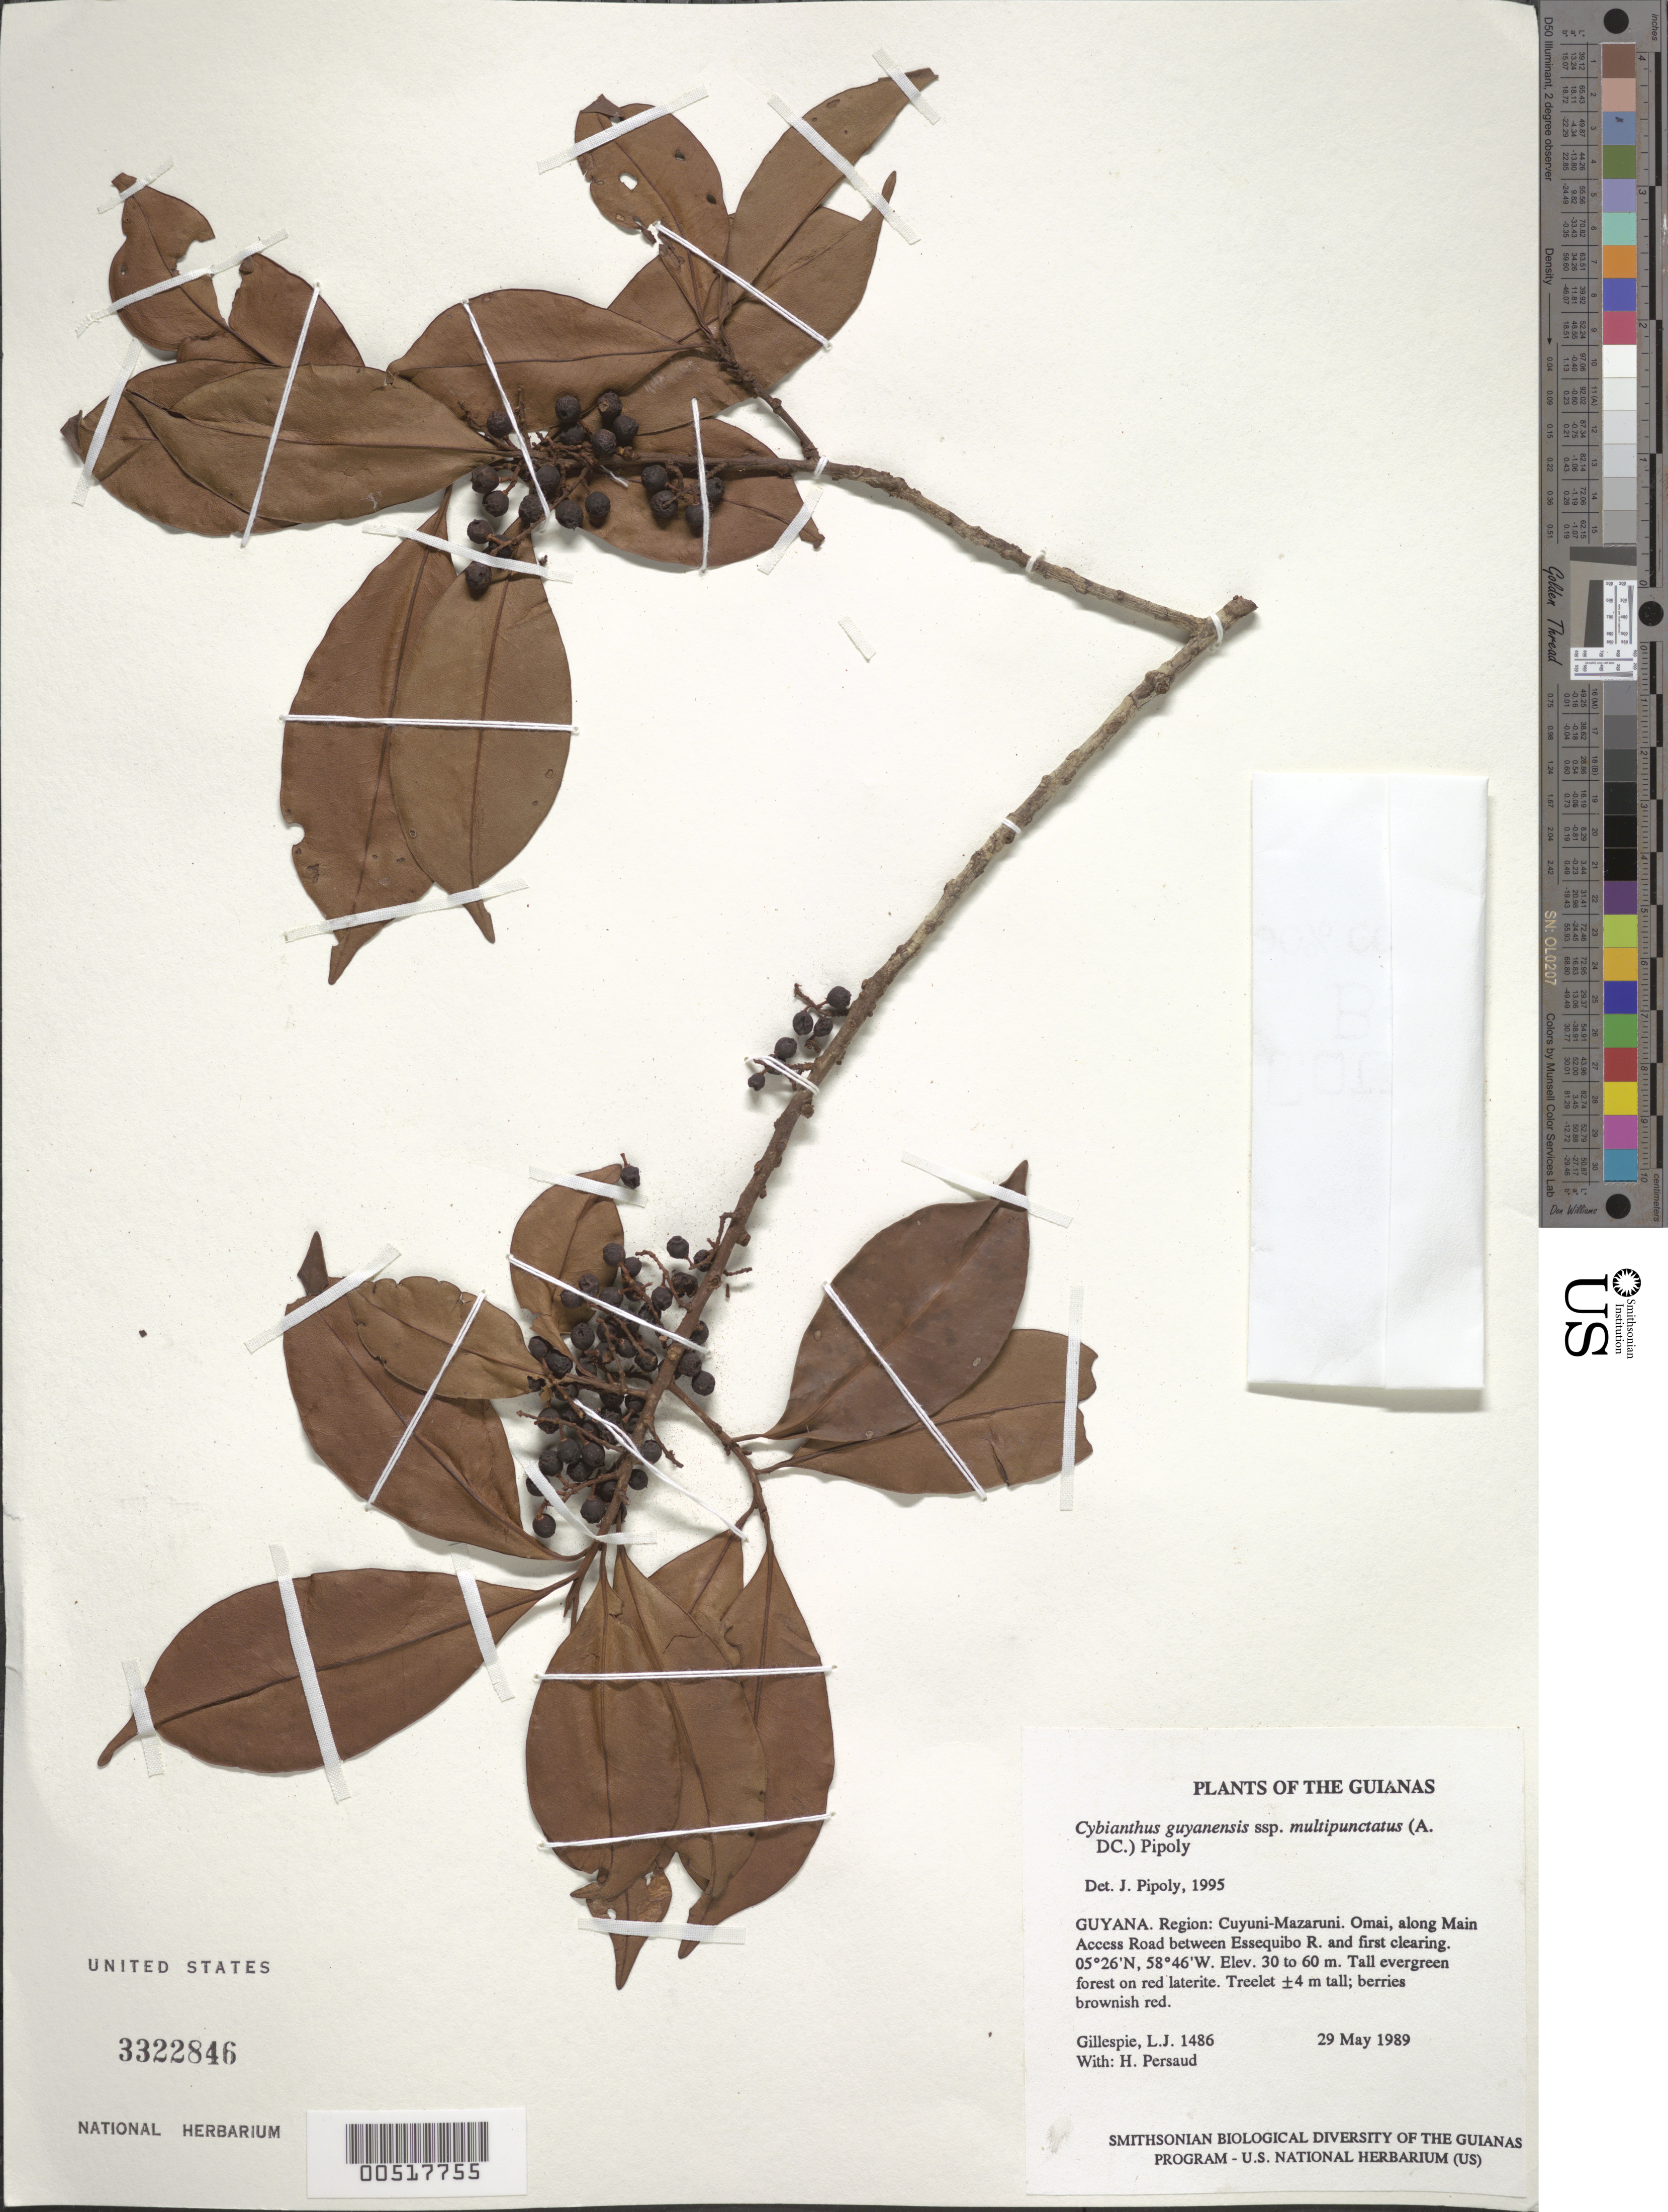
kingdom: Plantae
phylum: Tracheophyta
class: Magnoliopsida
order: Ericales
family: Primulaceae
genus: Cybianthus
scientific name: Cybianthus guyanensis subsp. multipunctatus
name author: (A. DC.) Pipoly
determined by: Pipoly, J. J., III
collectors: L. J. Gillespie & H. Persaud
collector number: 1486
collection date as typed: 29 May 1989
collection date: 1989-05-29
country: Guyana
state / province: Cuyuni-Mazaruni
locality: Omai, along Main Access Road between Essequibo R. and first clearing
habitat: Tall evergreen forest on red laterite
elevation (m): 30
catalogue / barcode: US 3322846